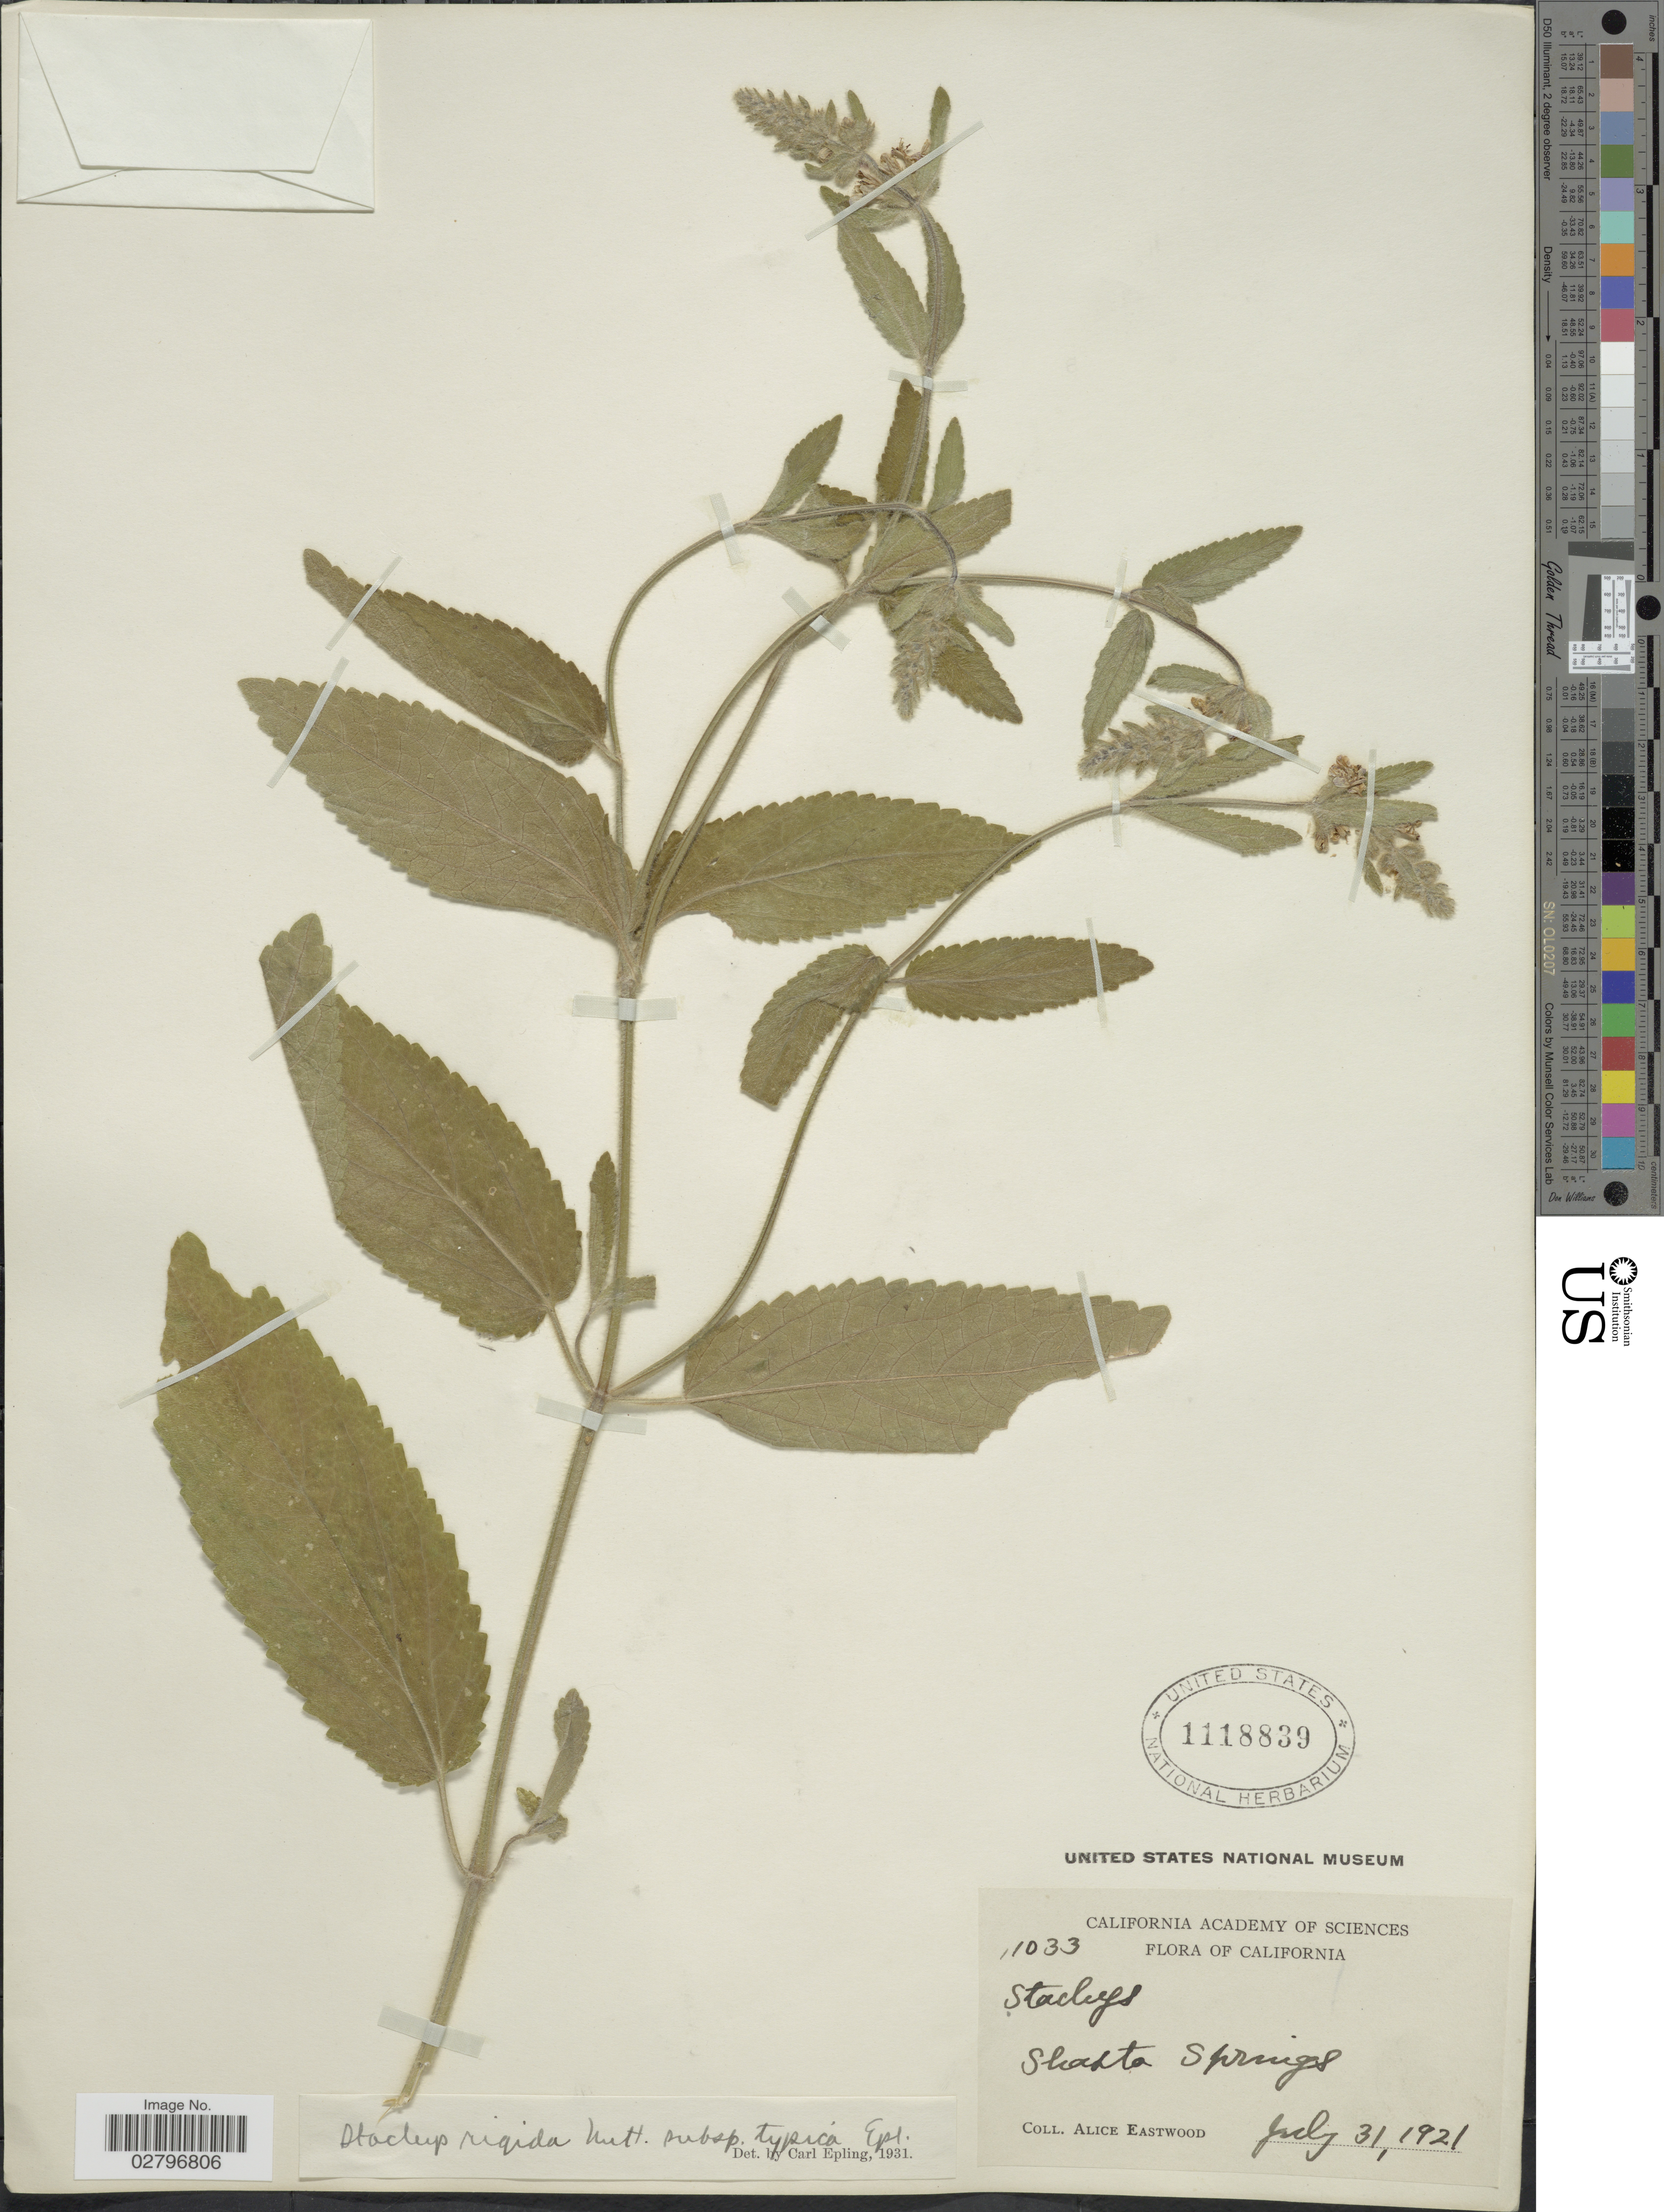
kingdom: Plantae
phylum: Tracheophyta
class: Magnoliopsida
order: Lamiales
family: Lamiaceae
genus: Stachys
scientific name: Stachys rigida subsp. typica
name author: Epling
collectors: A. Eastwood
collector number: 11033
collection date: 1921-07-31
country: United States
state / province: California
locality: Shasta Springs.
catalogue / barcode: US 1118839